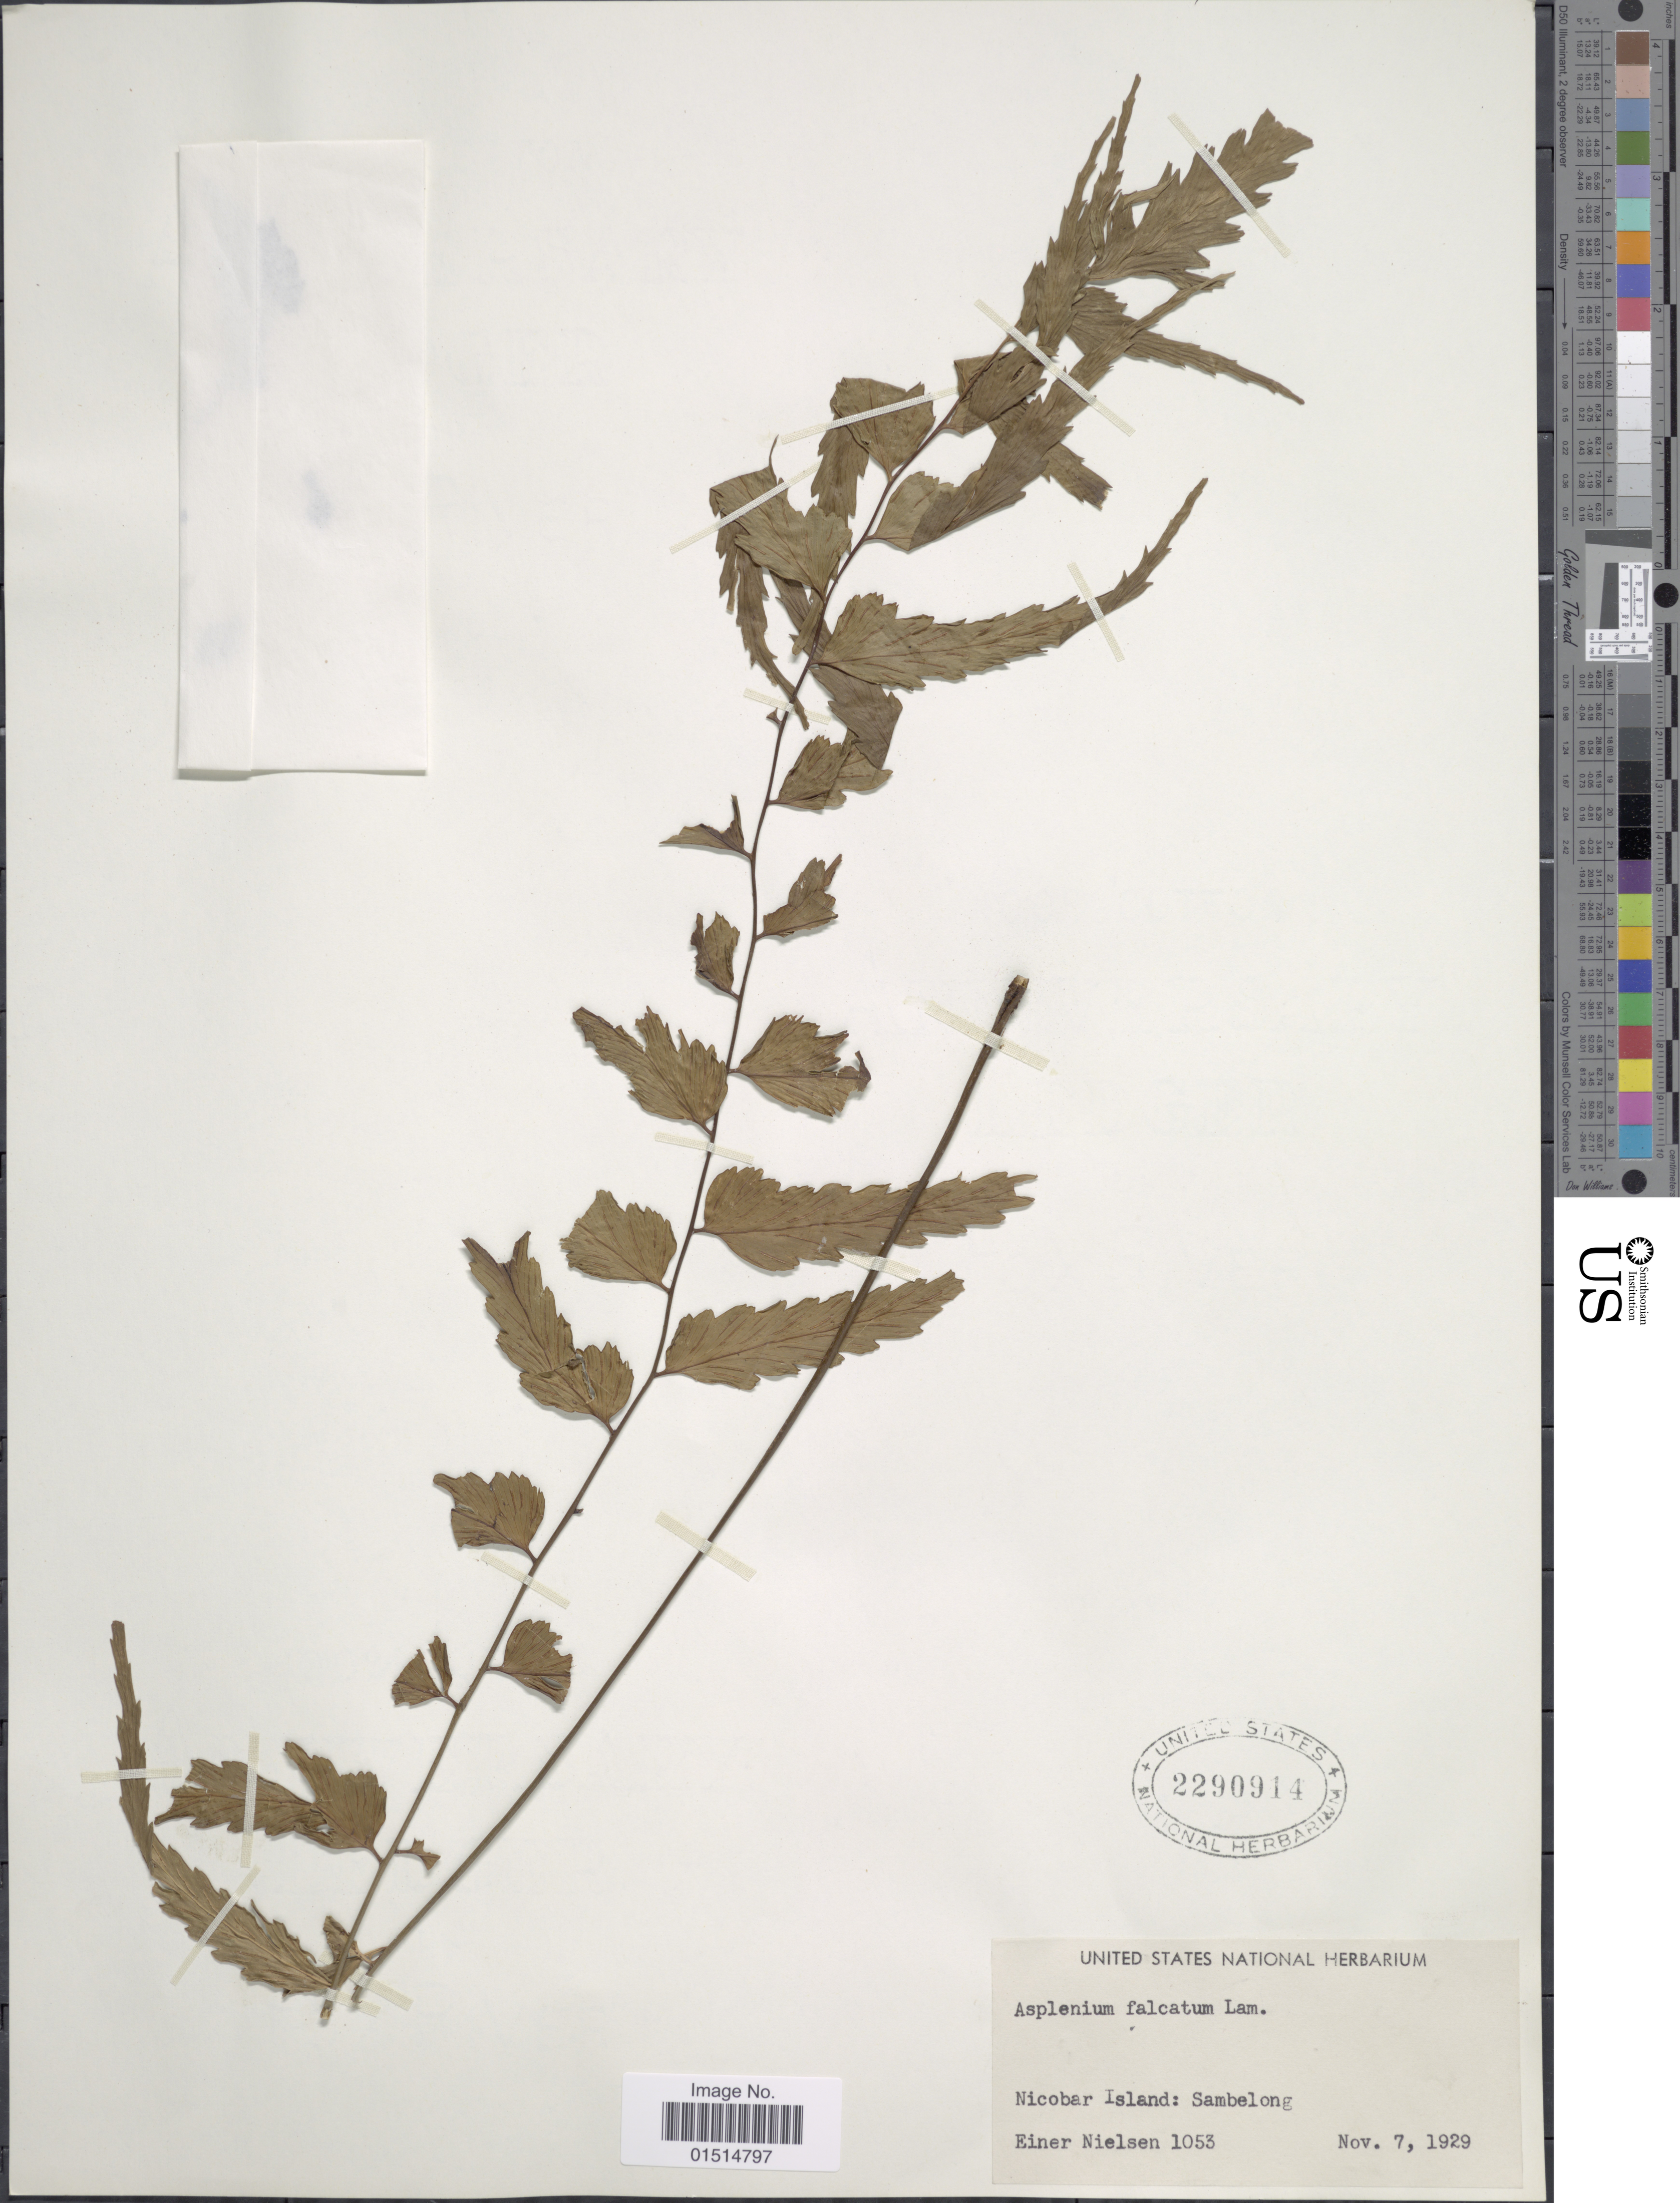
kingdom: Plantae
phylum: Tracheophyta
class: Polypodiopsida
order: Polypodiales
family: Aspleniaceae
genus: Asplenium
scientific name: Asplenium falcatum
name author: Lam.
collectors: E. Nielsen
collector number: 1053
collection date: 1929-11-07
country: India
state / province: Andaman and Nicobar Islands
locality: Sambelong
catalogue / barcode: US 2290914